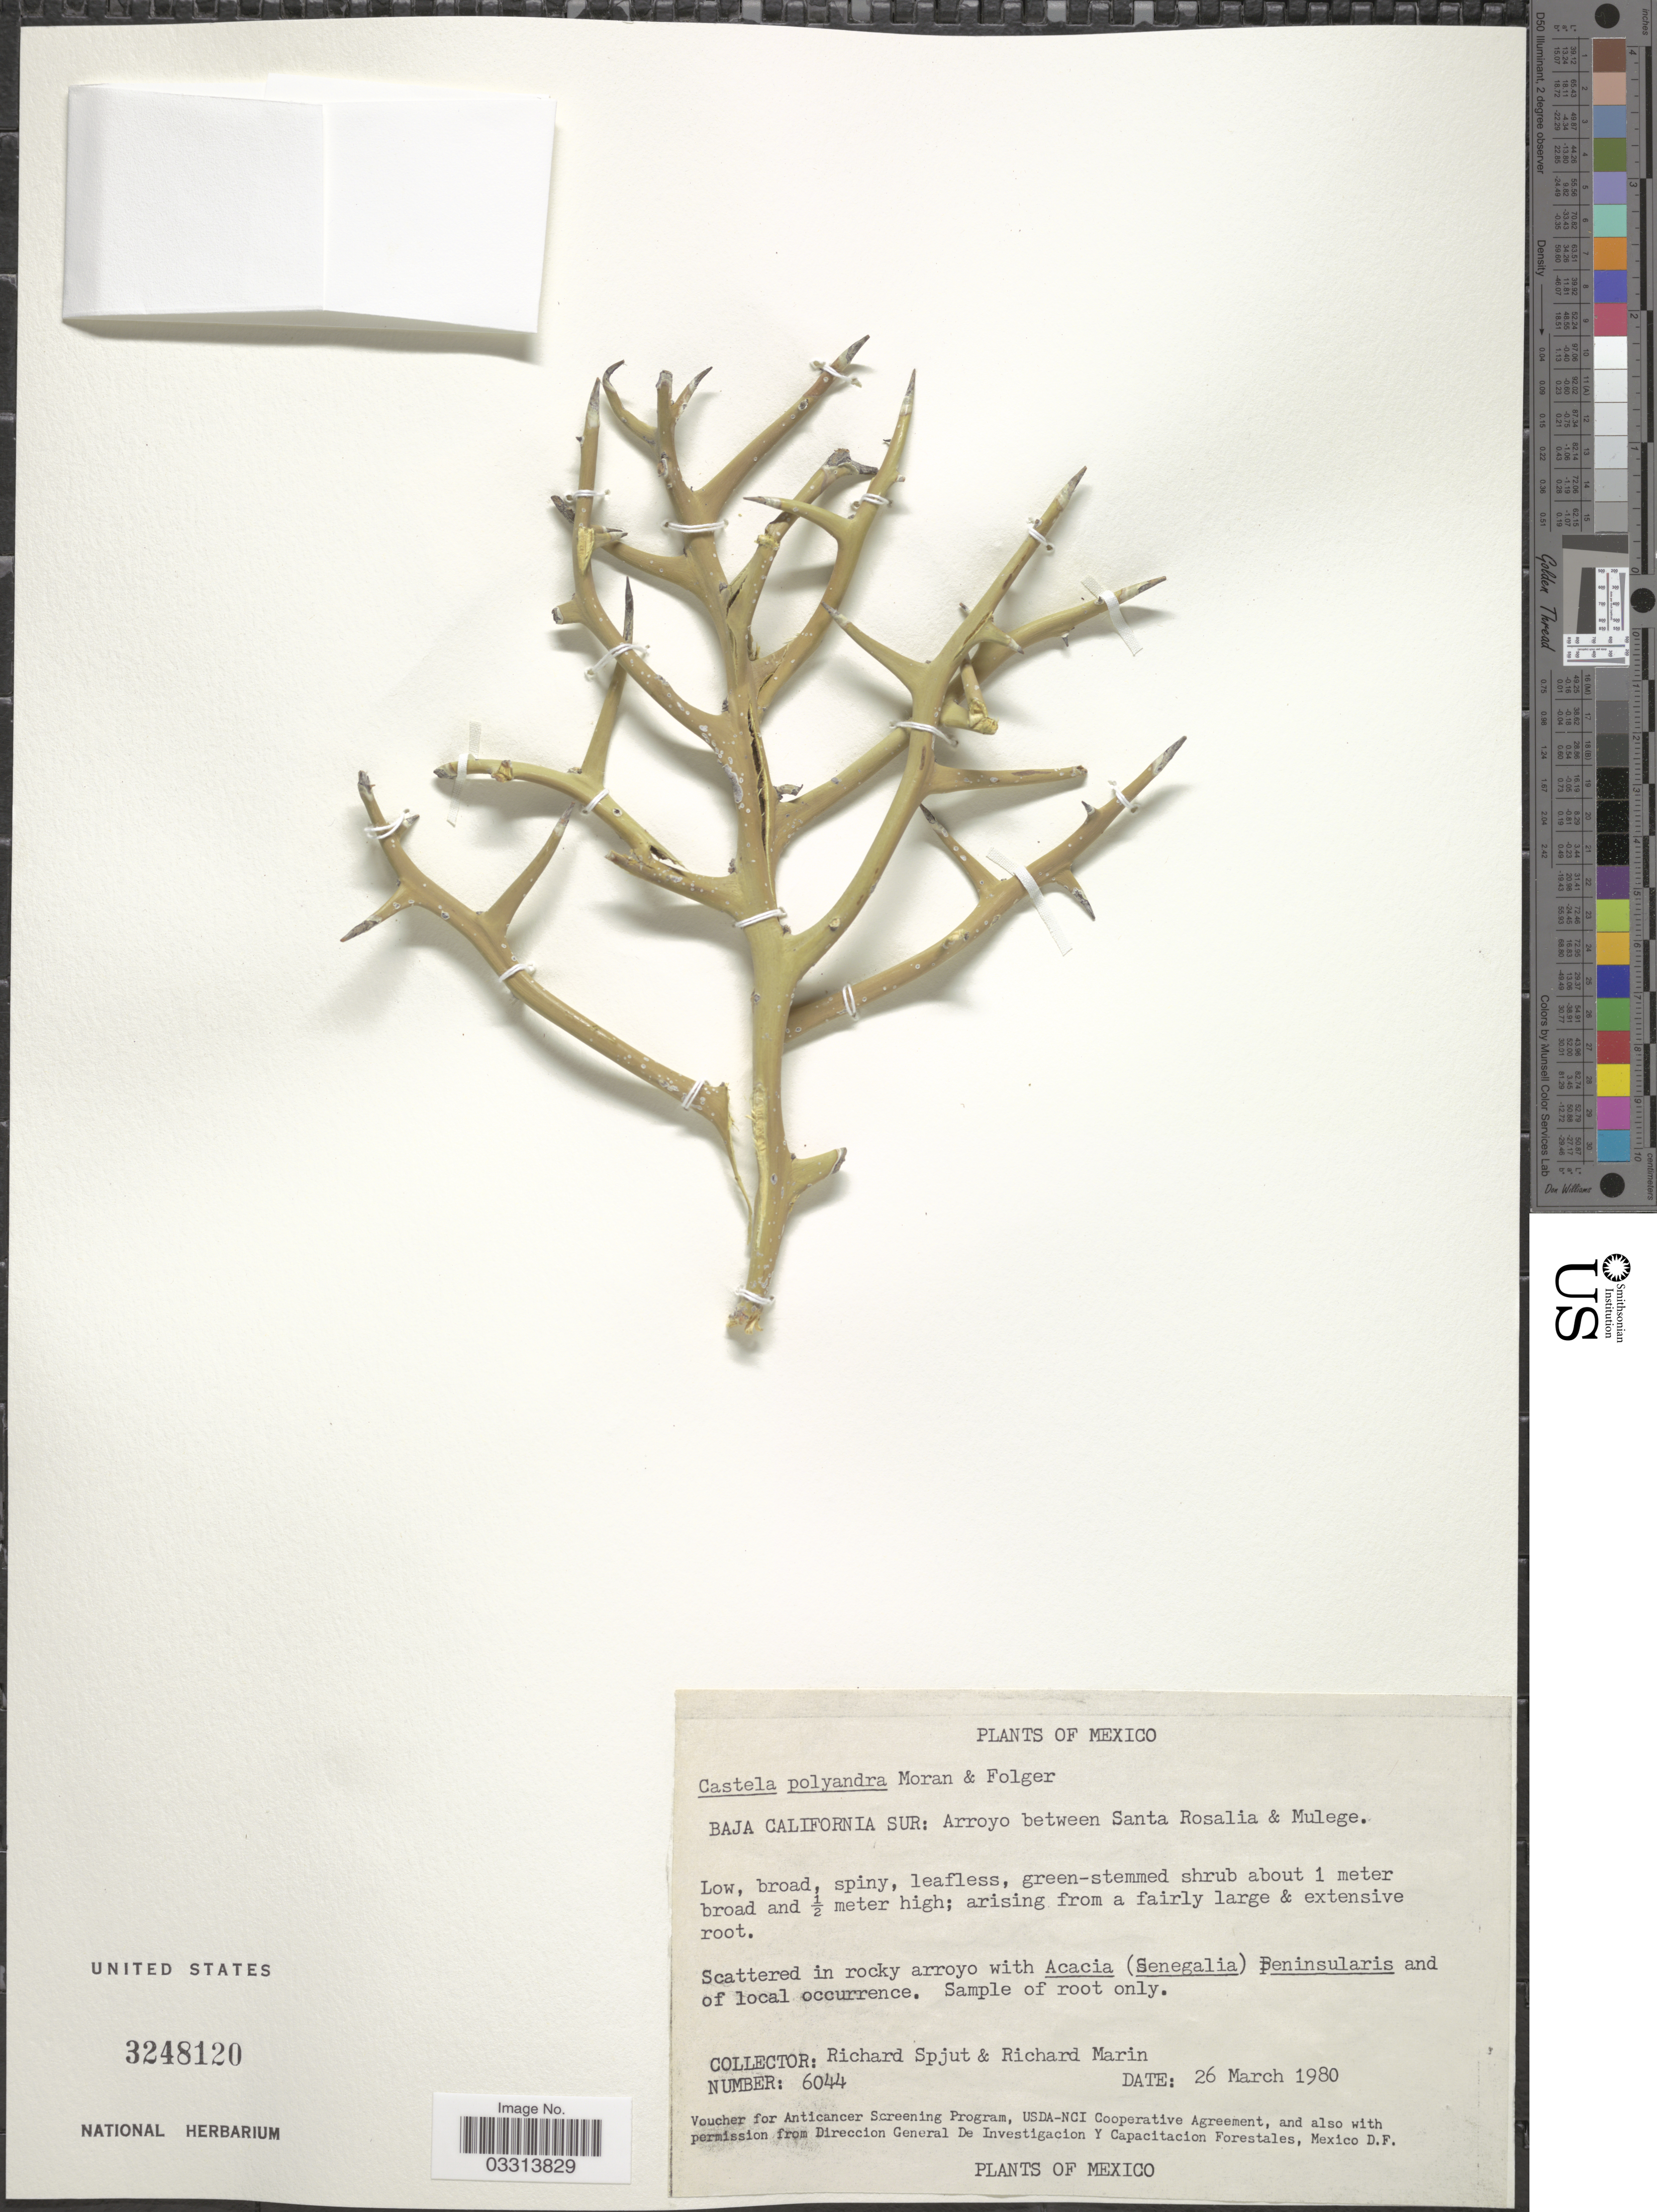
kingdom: Plantae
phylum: Tracheophyta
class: Magnoliopsida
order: Sapindales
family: Simaroubaceae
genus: Castela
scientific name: Castela polyandra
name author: Moran & Felger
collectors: R. Spjut & R. Marin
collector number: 6044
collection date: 1980-03-26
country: Mexico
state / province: Baja California Sur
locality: Arroyo between Santa Rosalia & Mulege.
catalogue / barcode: US 3248120